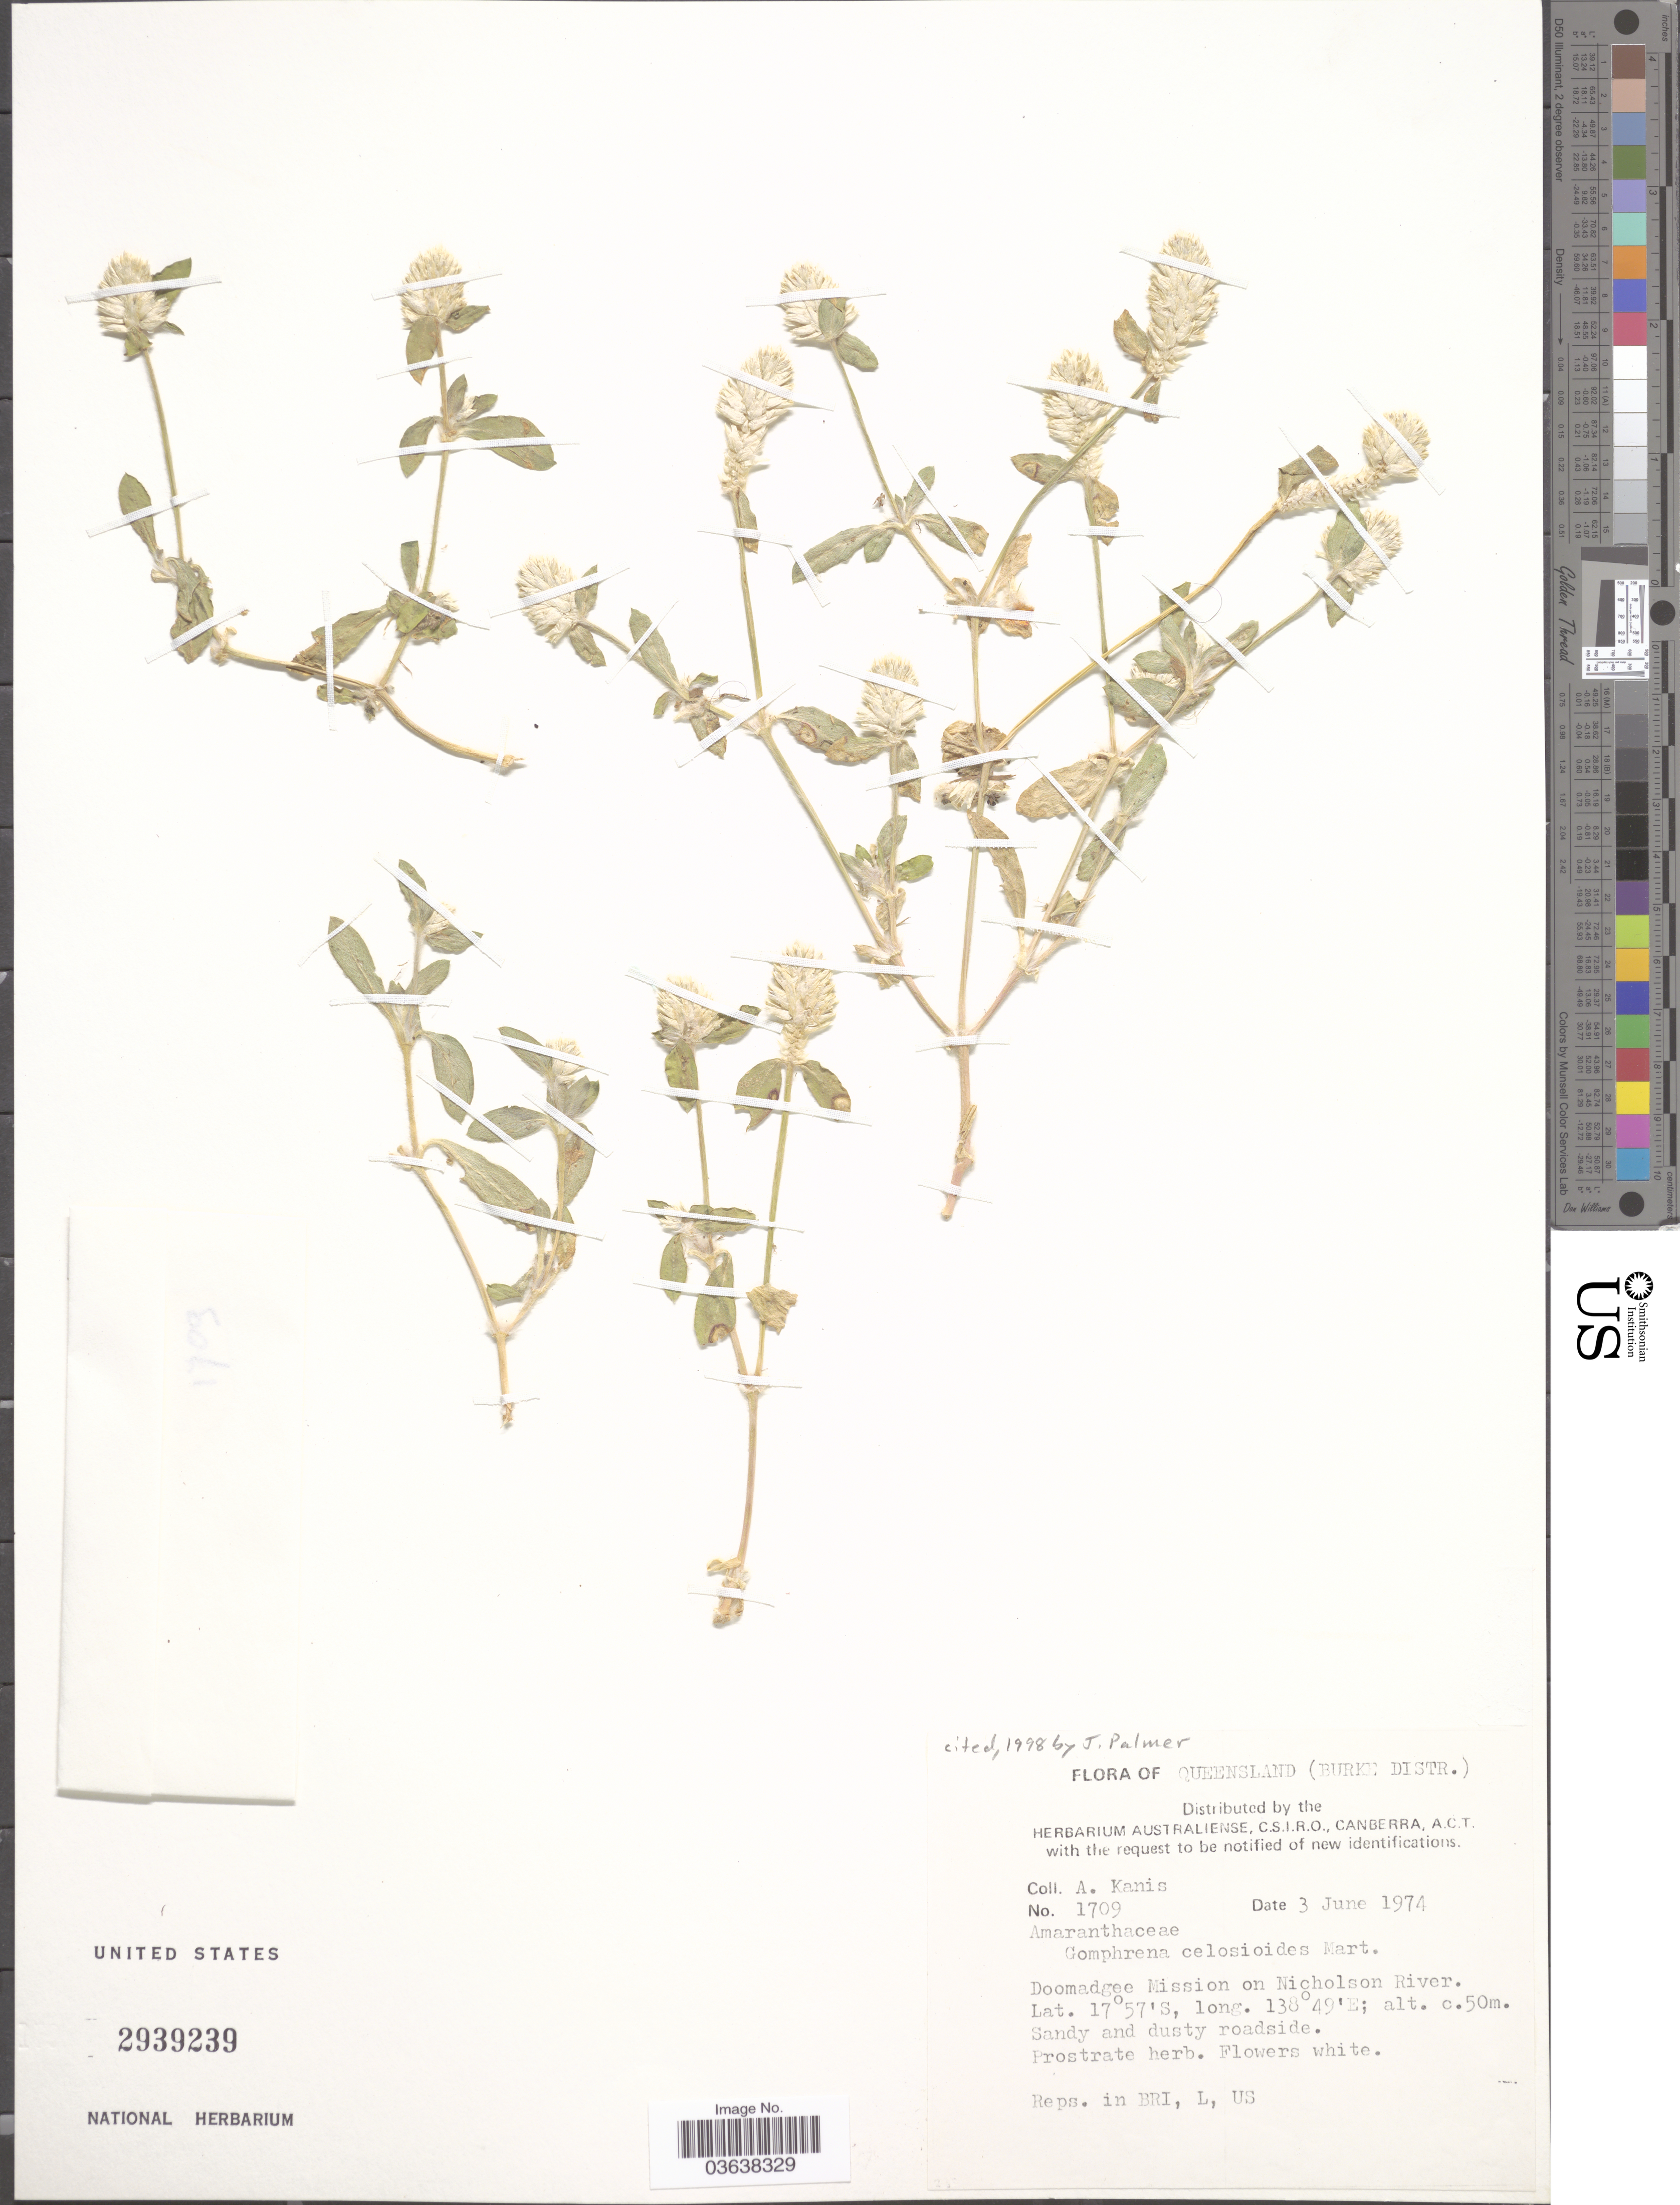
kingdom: Plantae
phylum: Tracheophyta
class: Magnoliopsida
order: Caryophyllales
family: Amaranthaceae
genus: Gomphrena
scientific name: Gomphrena celosioides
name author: Mart.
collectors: A. Kanis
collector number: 1709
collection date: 1974-06-03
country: Australia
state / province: Queensland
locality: Burke Distr. Doomadgee Mission on Nicholson River.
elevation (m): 50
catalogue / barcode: US 2939239